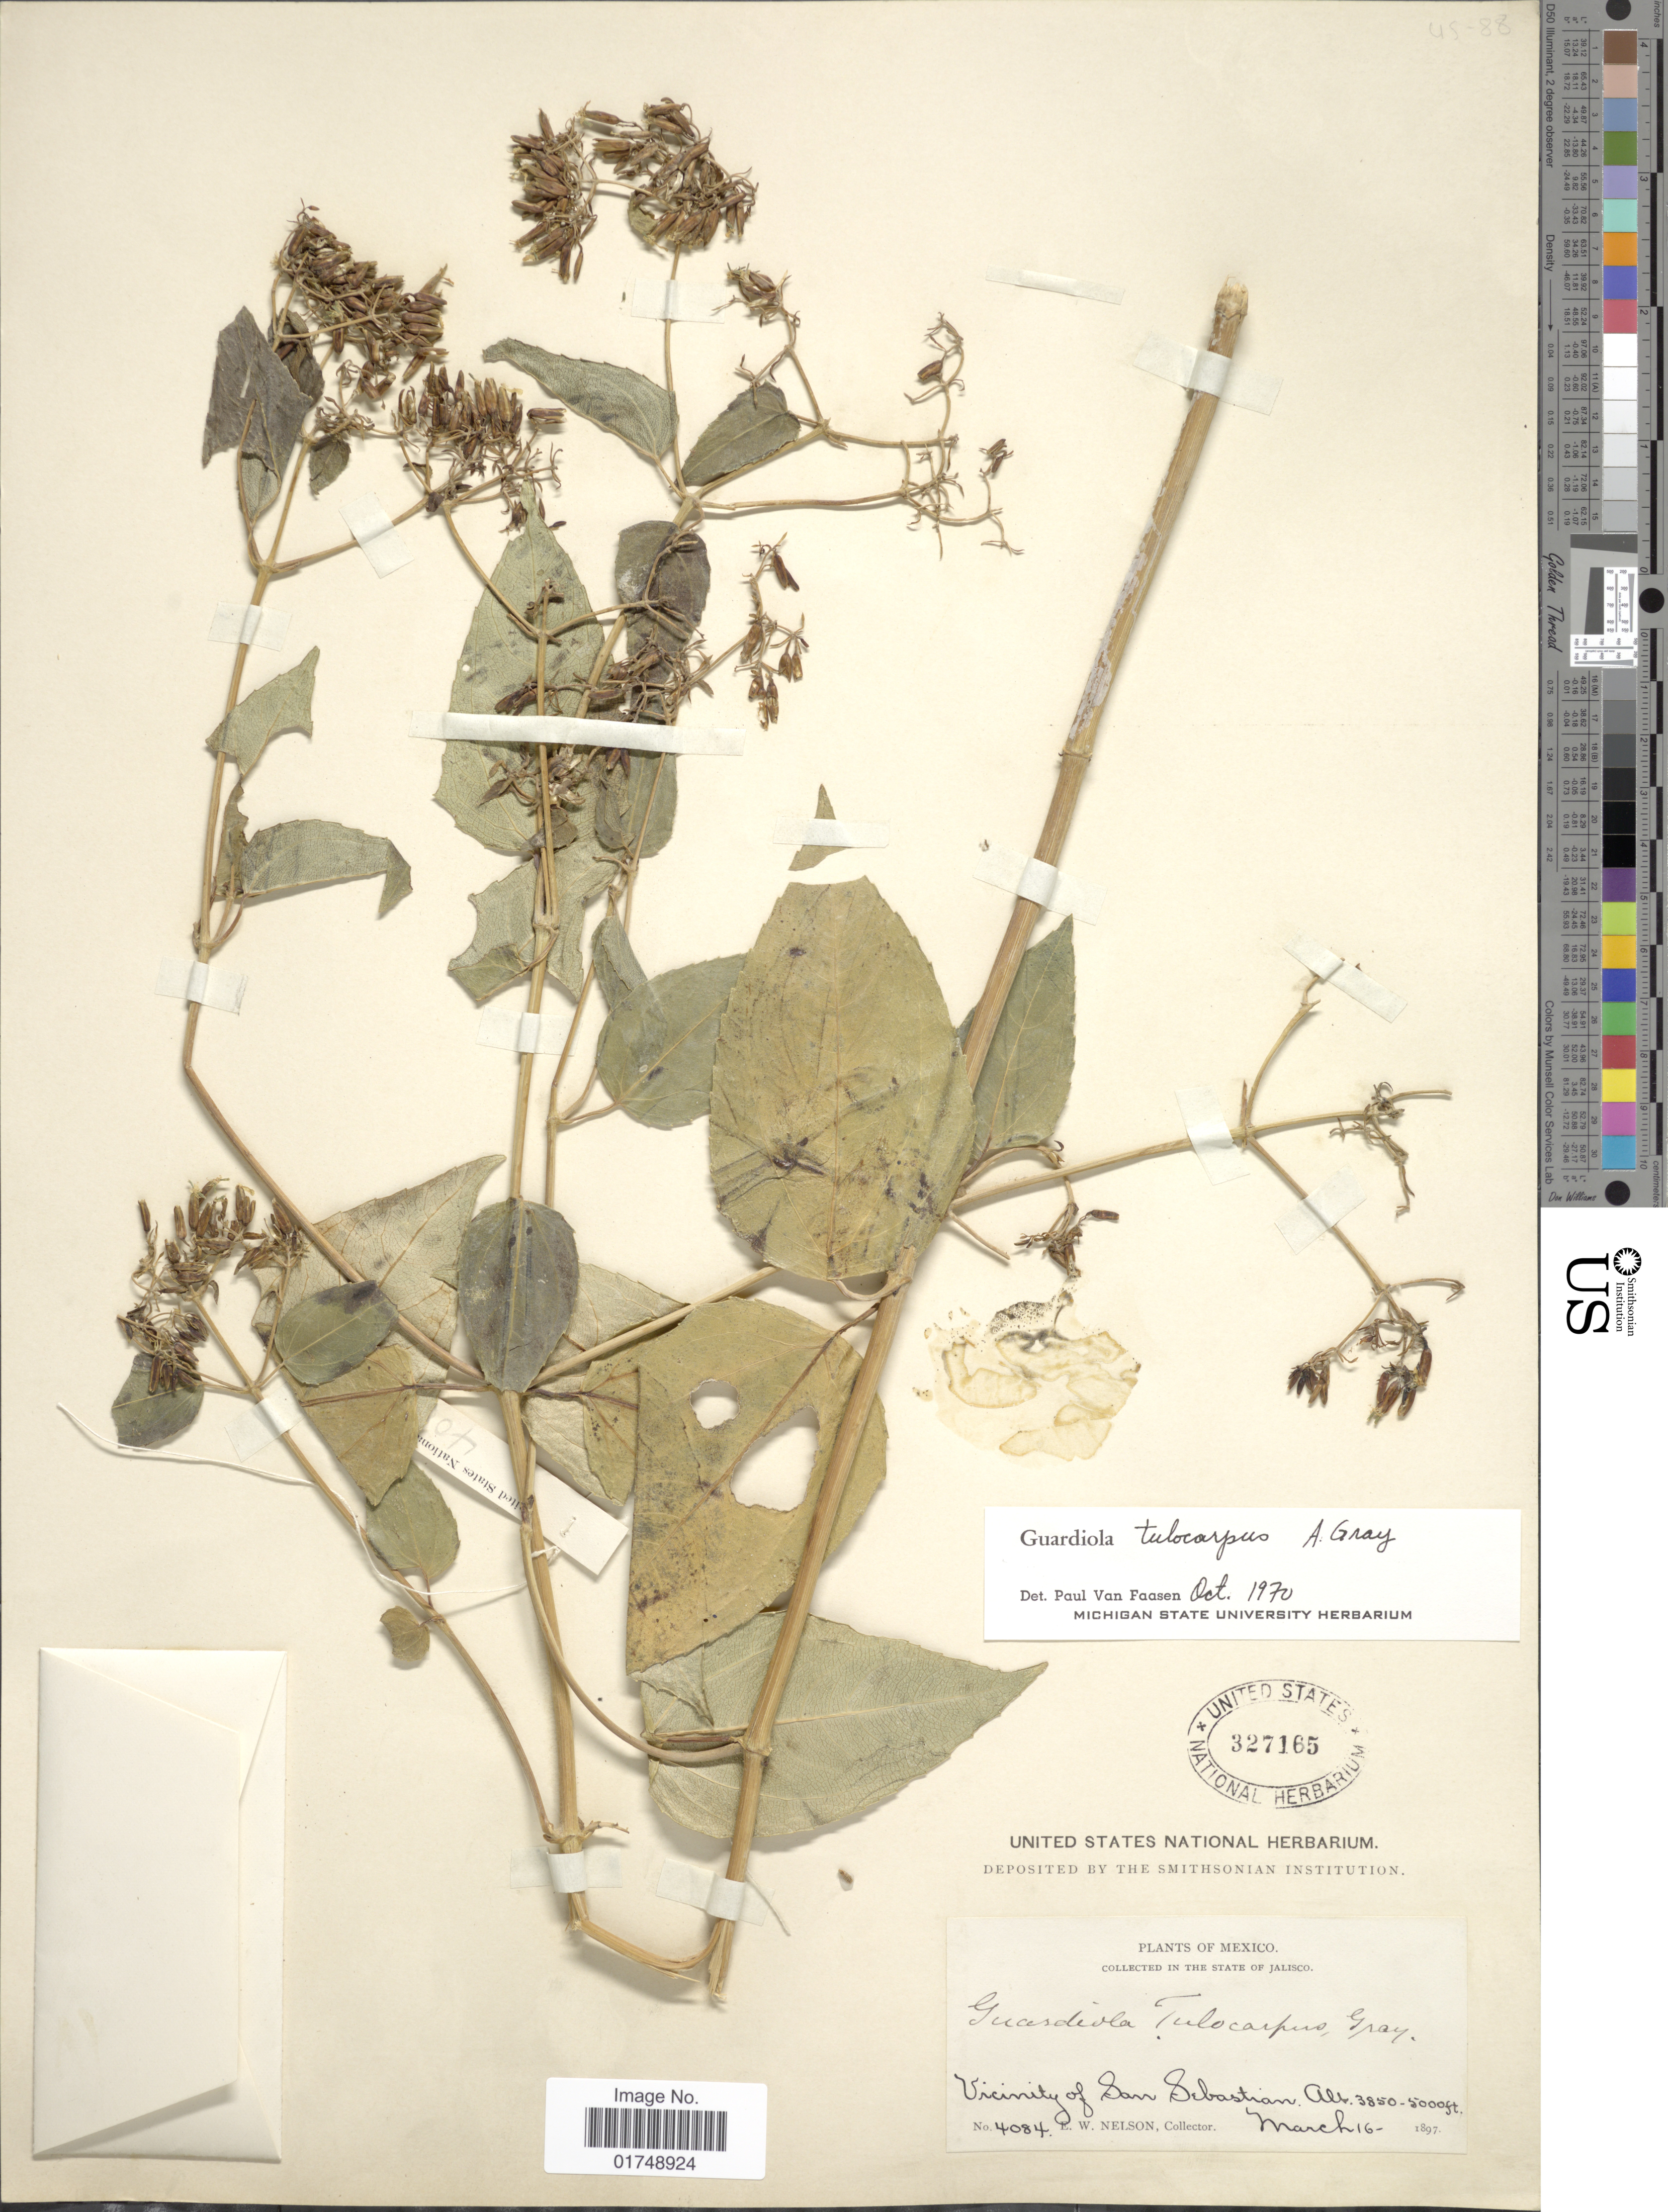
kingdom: Plantae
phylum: Tracheophyta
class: Magnoliopsida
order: Asterales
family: Asteraceae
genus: Guardiola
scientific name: Guardiola tulocarpus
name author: A. Gray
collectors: E. W. Nelson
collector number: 4084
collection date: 1897-03-16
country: Mexico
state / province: Jalisco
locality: Vicinity of San Sebastian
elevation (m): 1173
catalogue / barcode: US 327165